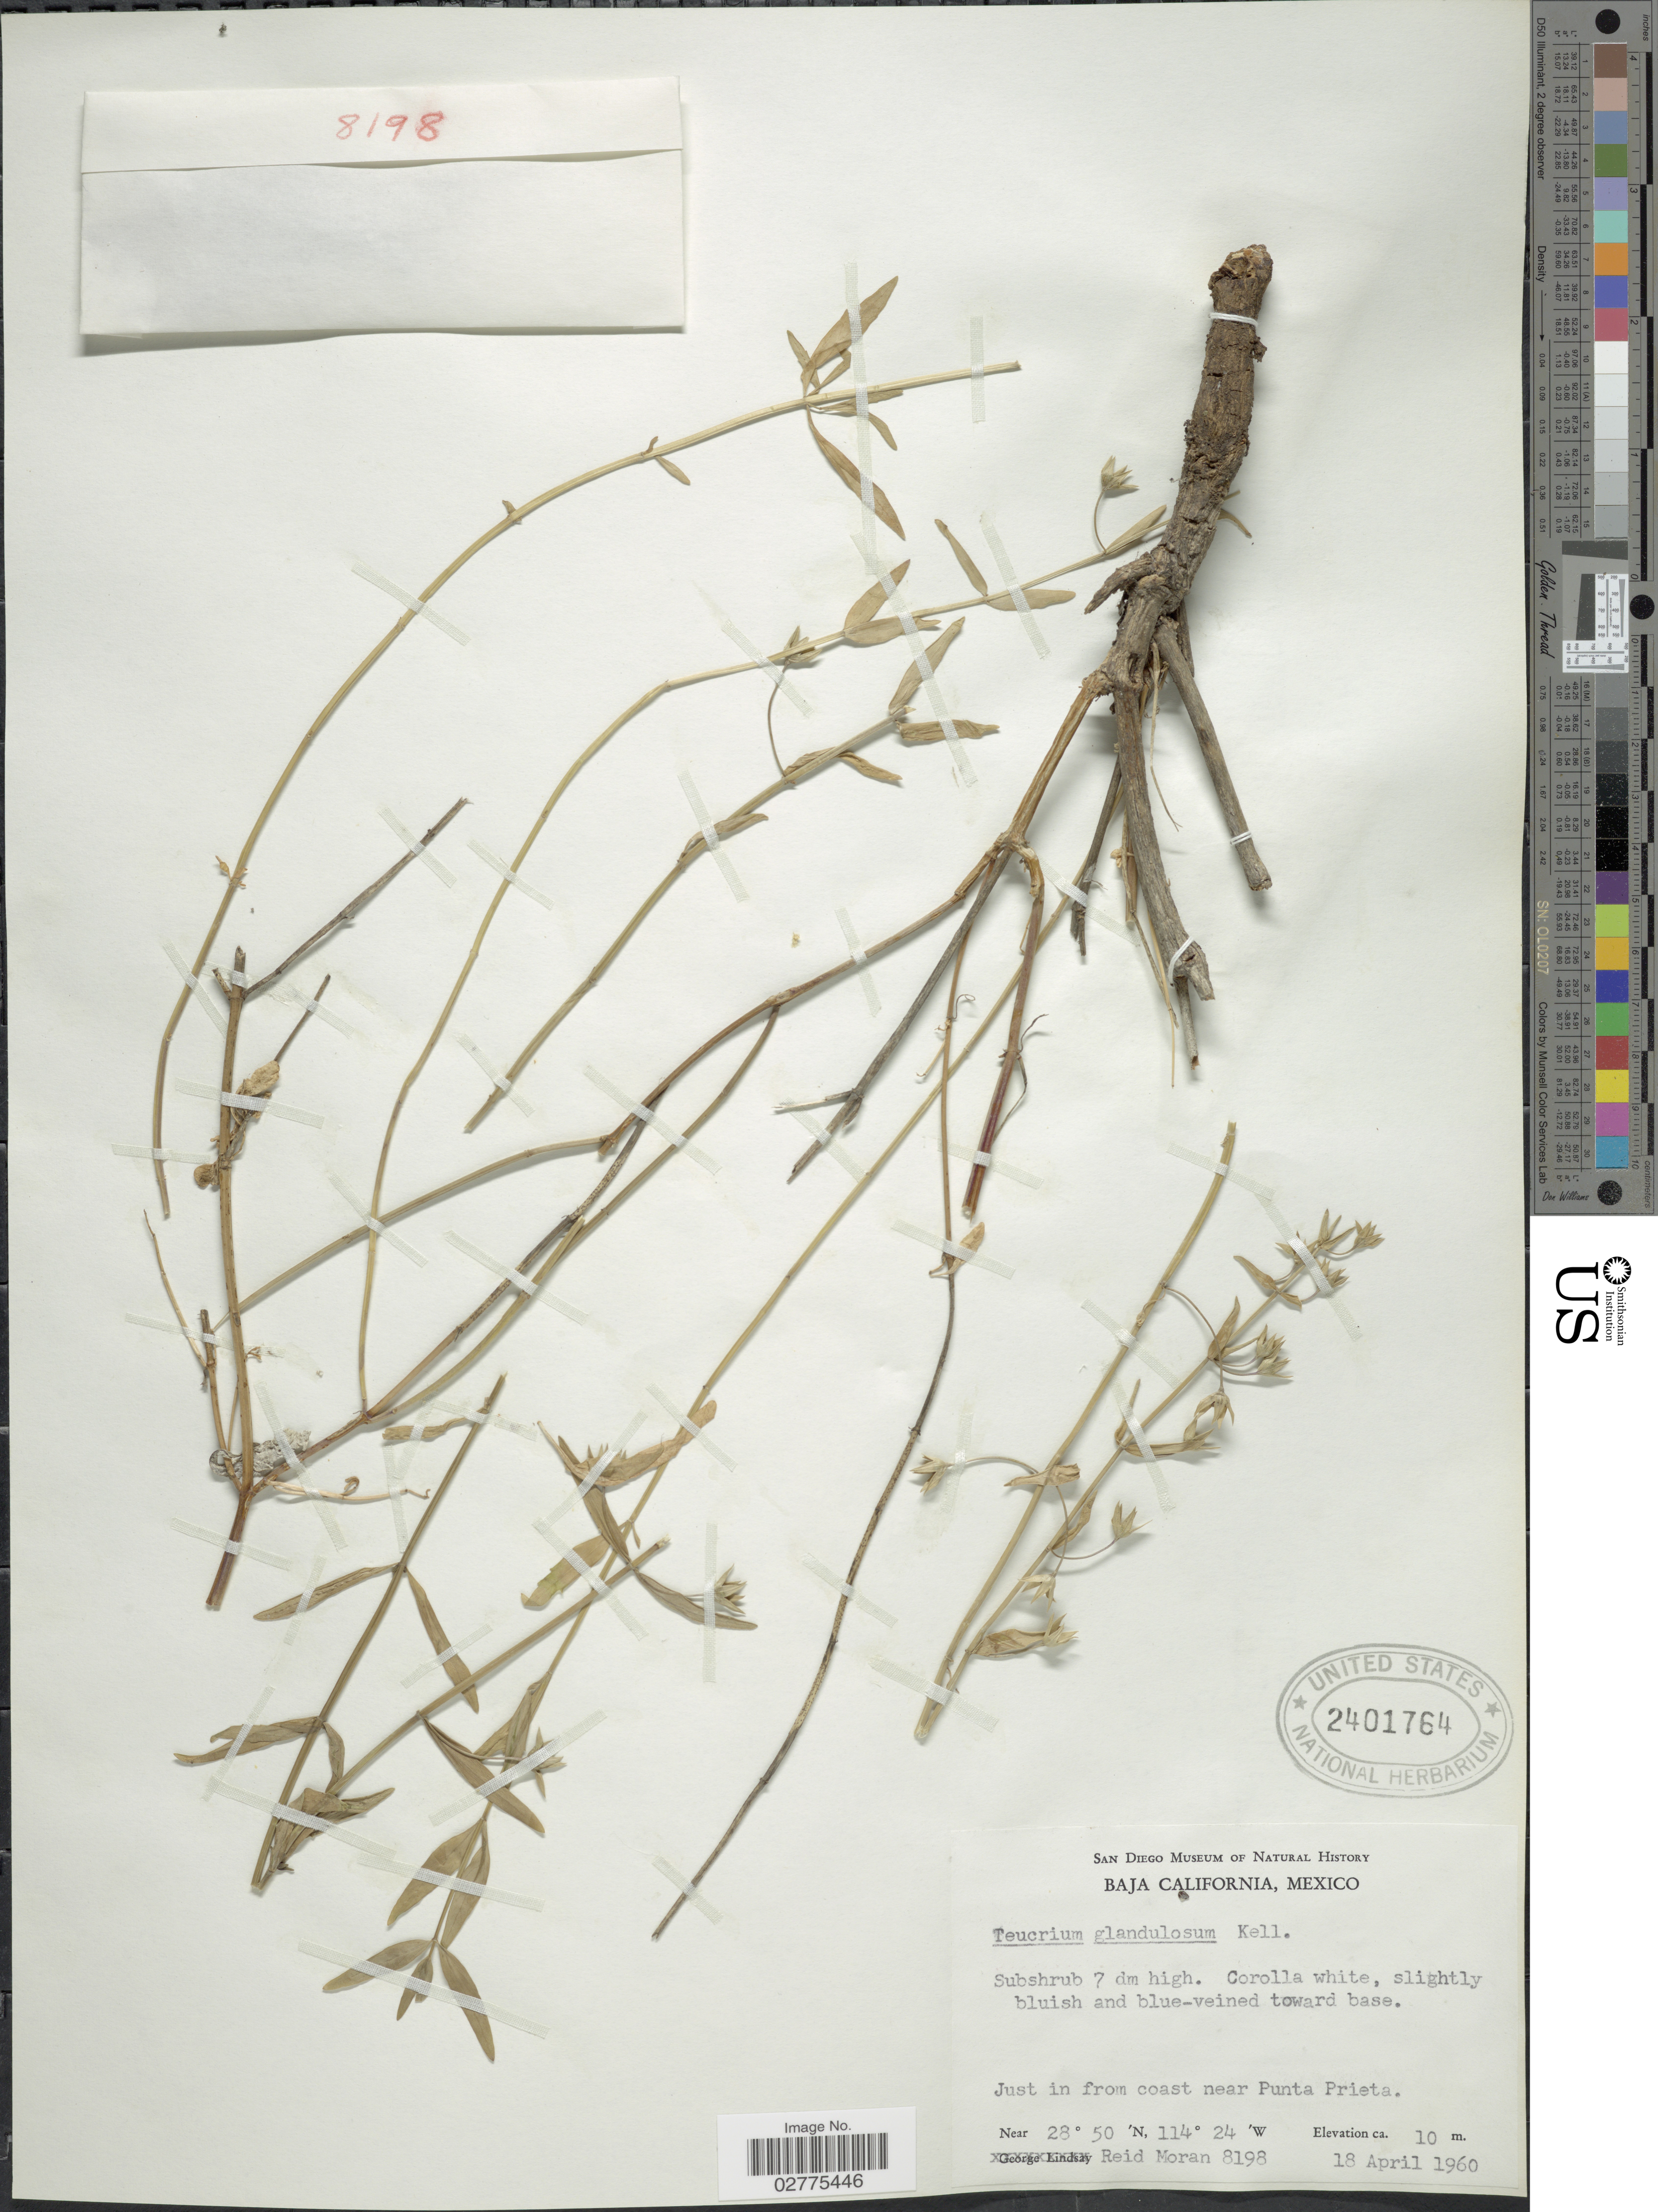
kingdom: Plantae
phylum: Tracheophyta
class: Magnoliopsida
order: Lamiales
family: Lamiaceae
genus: Teucrium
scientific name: Teucrium glandulosum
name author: Kellogg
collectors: R. V. Moran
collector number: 8198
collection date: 1960-04-18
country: Mexico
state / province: Baja California Norte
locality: Just in from coast near Punta Prieta.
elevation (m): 10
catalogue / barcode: US 2401764